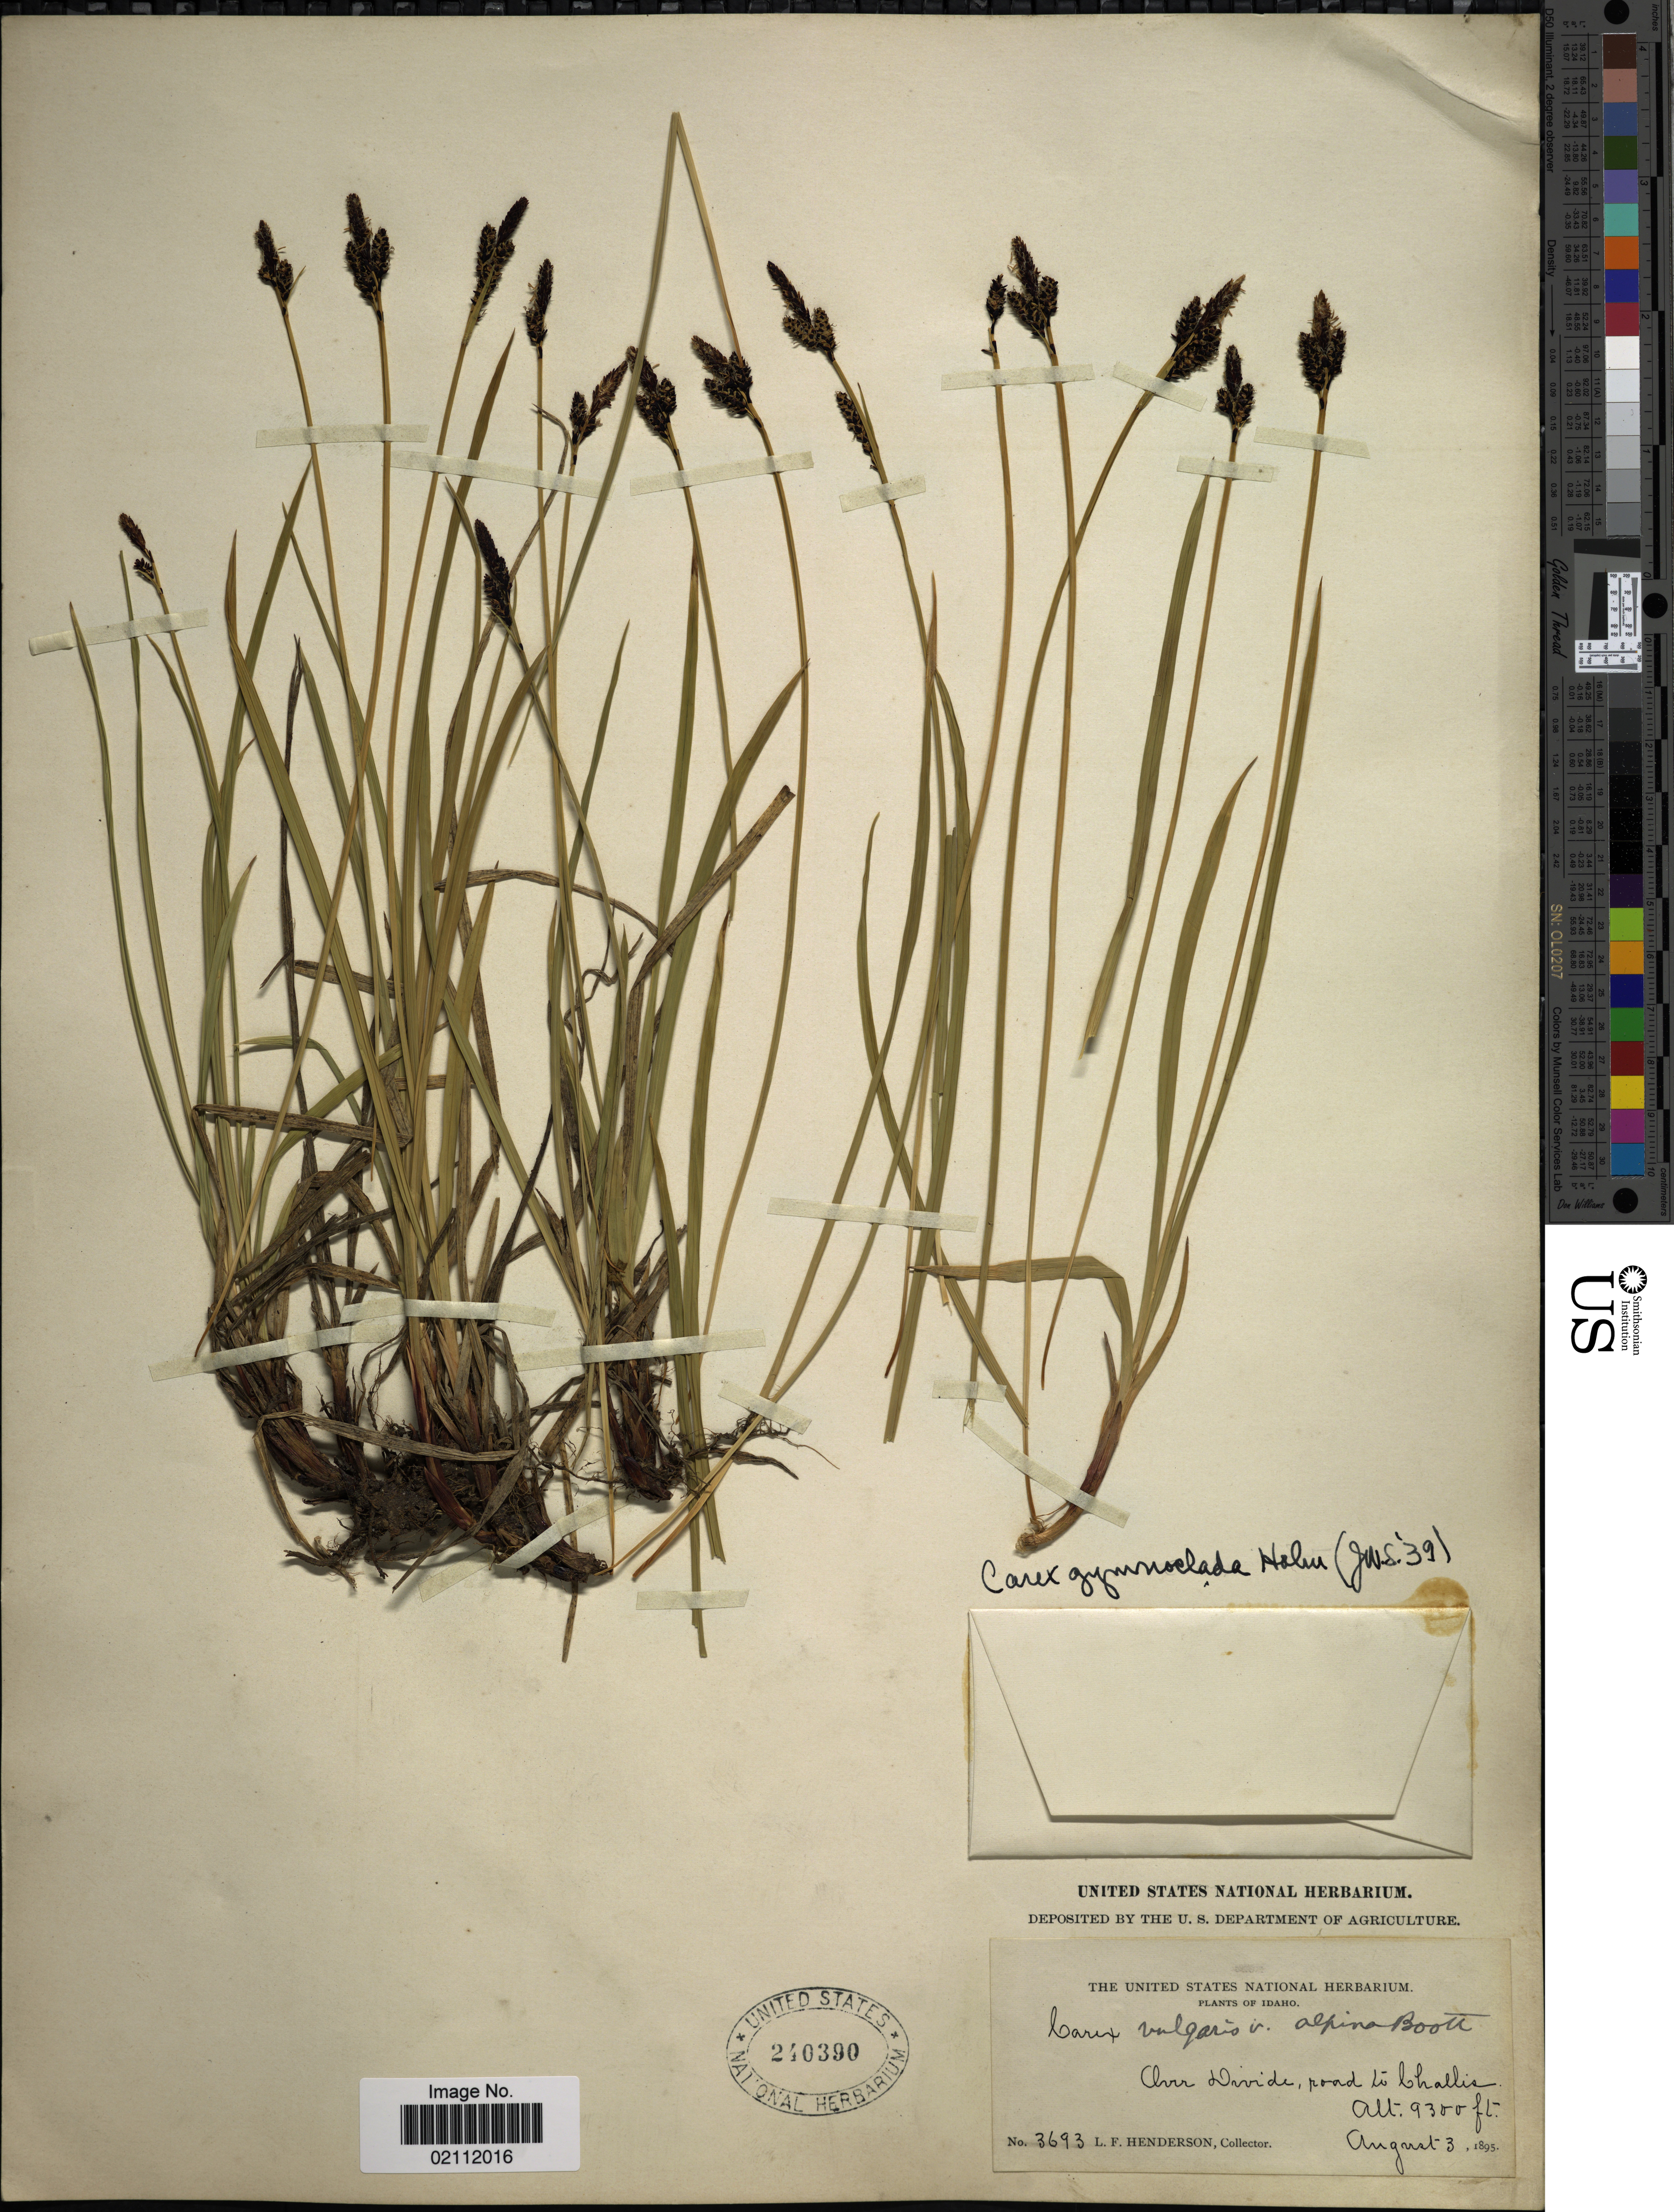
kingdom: Plantae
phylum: Tracheophyta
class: Liliopsida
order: Poales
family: Cyperaceae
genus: Carex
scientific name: Carex scopulorum var. bracteosa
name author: (L.H. Bailey) F.J. Herm.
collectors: L. Henderson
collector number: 3693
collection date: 1895-08-03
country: United States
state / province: Idaho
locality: Cluir Divide, road to Challis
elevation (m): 2835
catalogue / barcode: US 240390